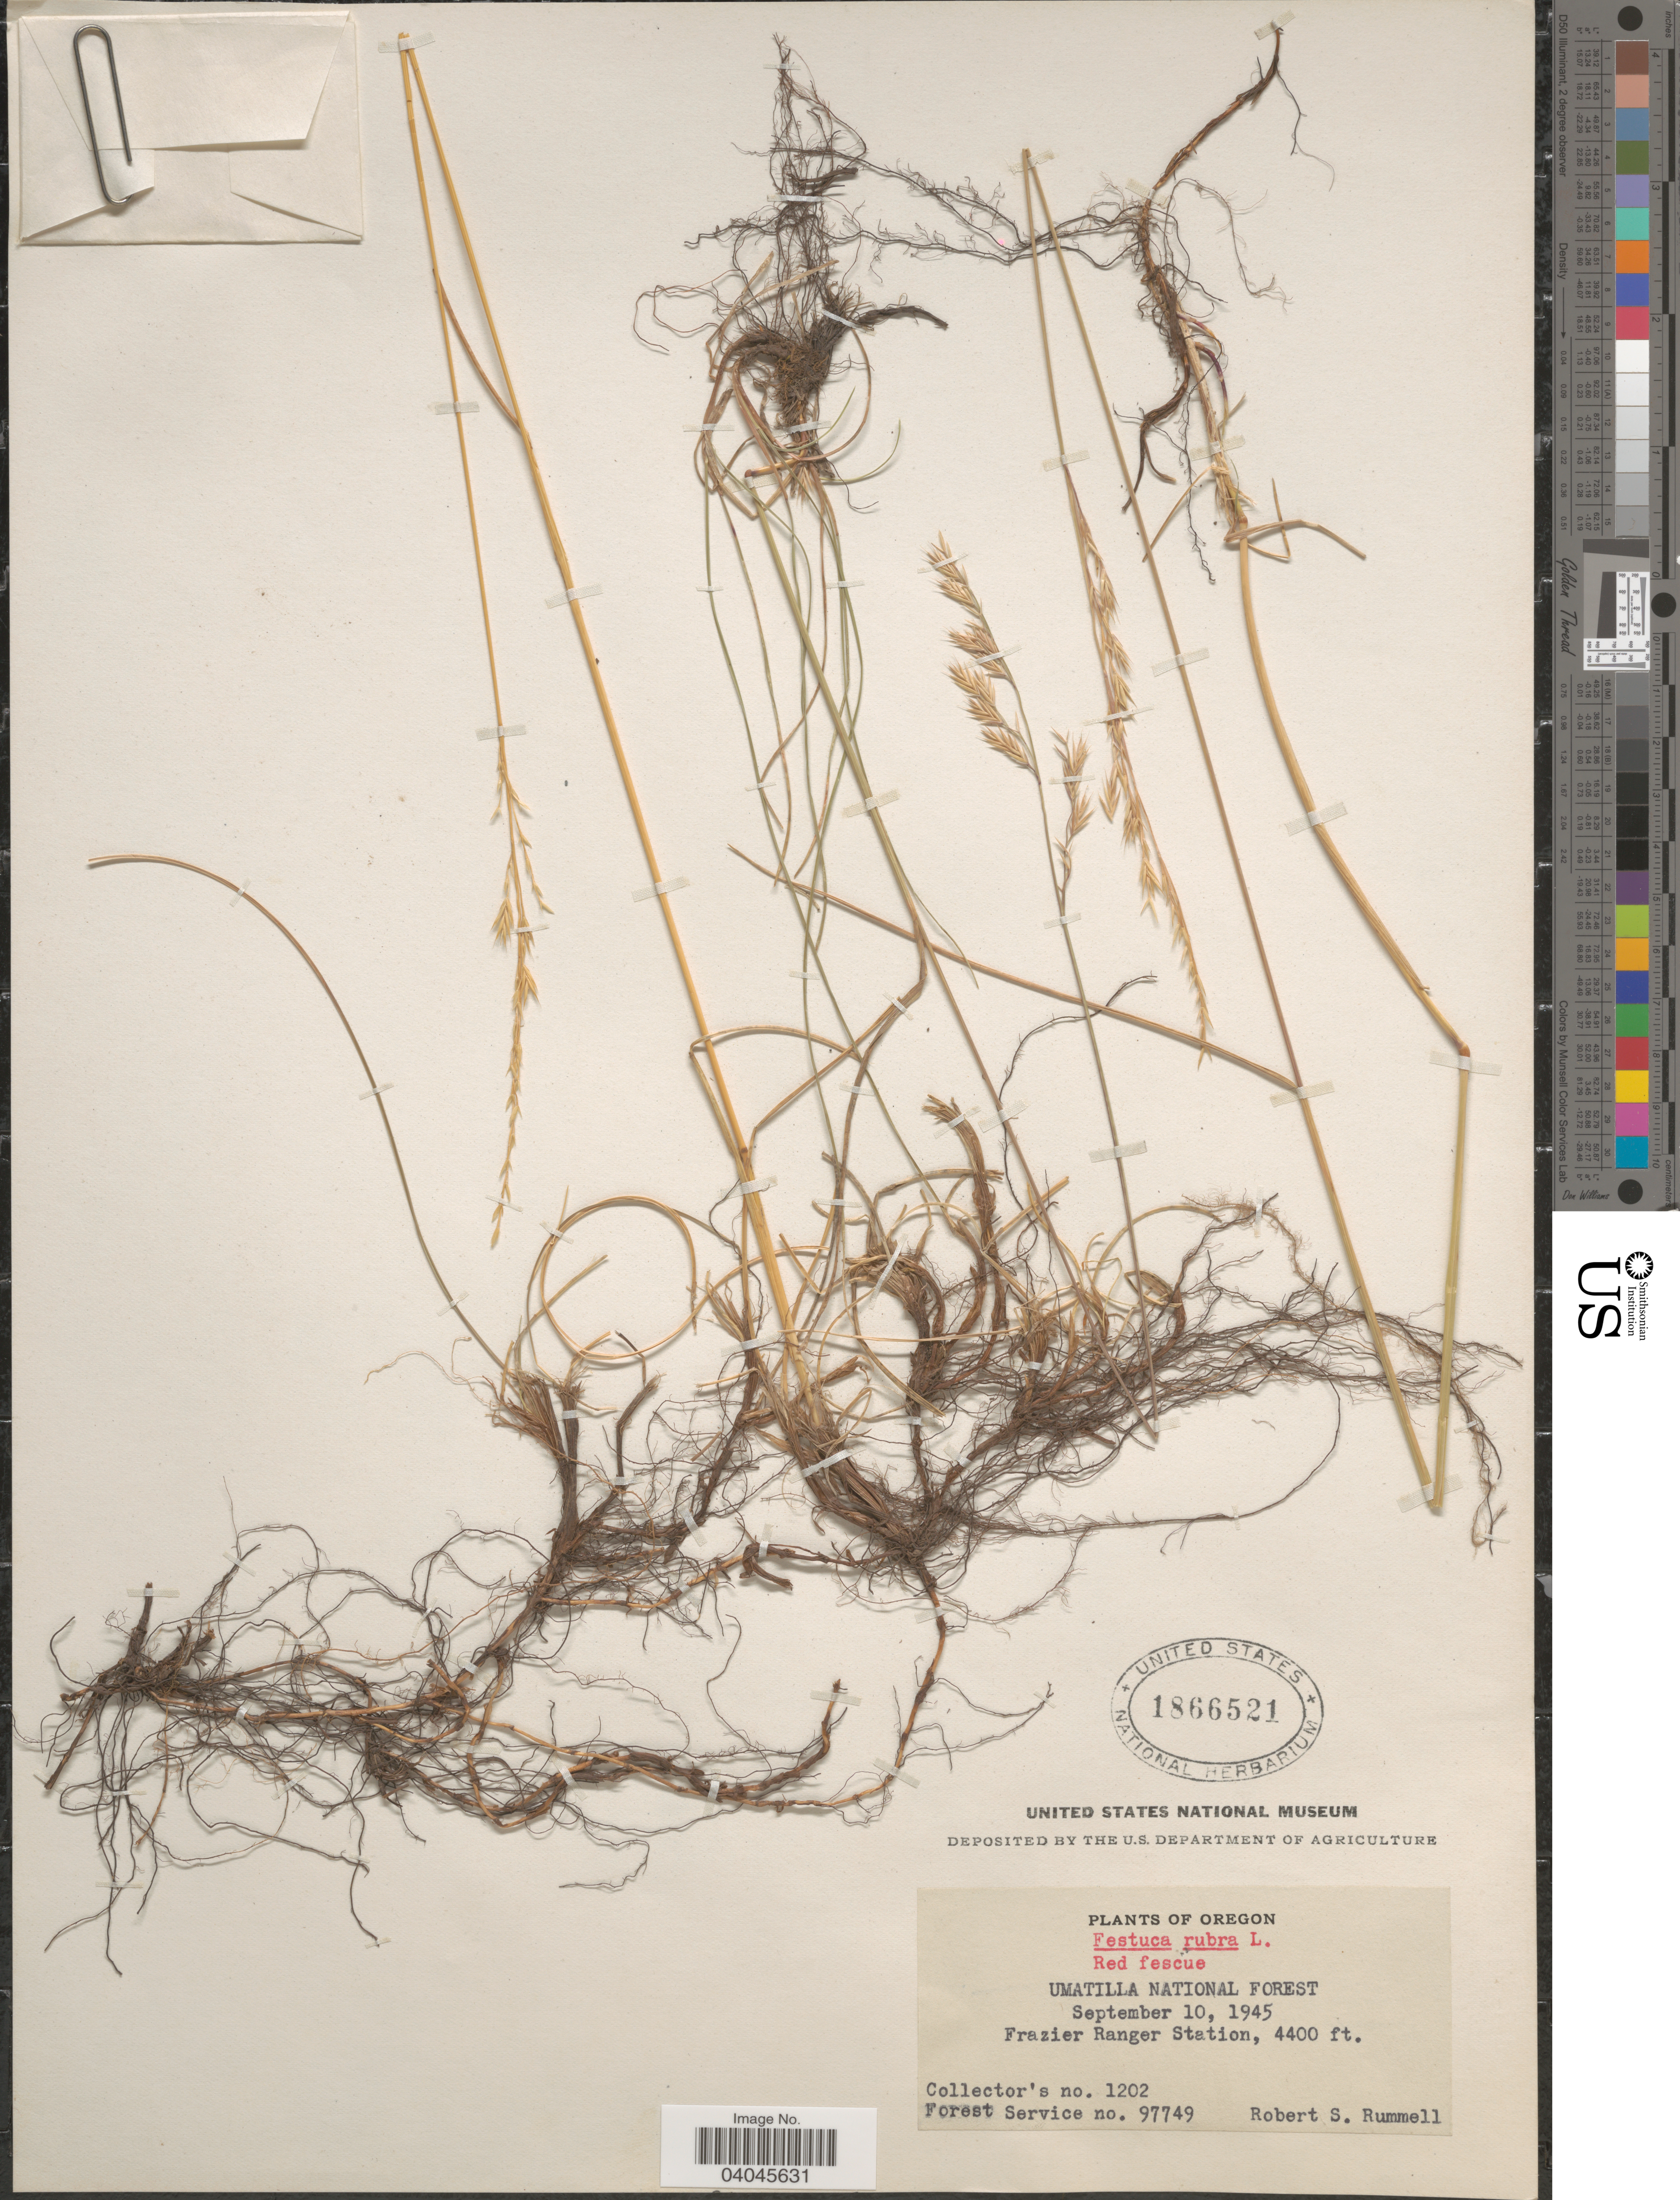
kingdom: Plantae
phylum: Tracheophyta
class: Liliopsida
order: Poales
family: Poaceae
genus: Festuca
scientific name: Festuca rubra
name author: L.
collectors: R. Rummell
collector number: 1202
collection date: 1945-09-10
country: United States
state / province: Oregon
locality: Umatilla National Forest. Frazier Ranger Station.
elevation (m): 1341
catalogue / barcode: US 1866521